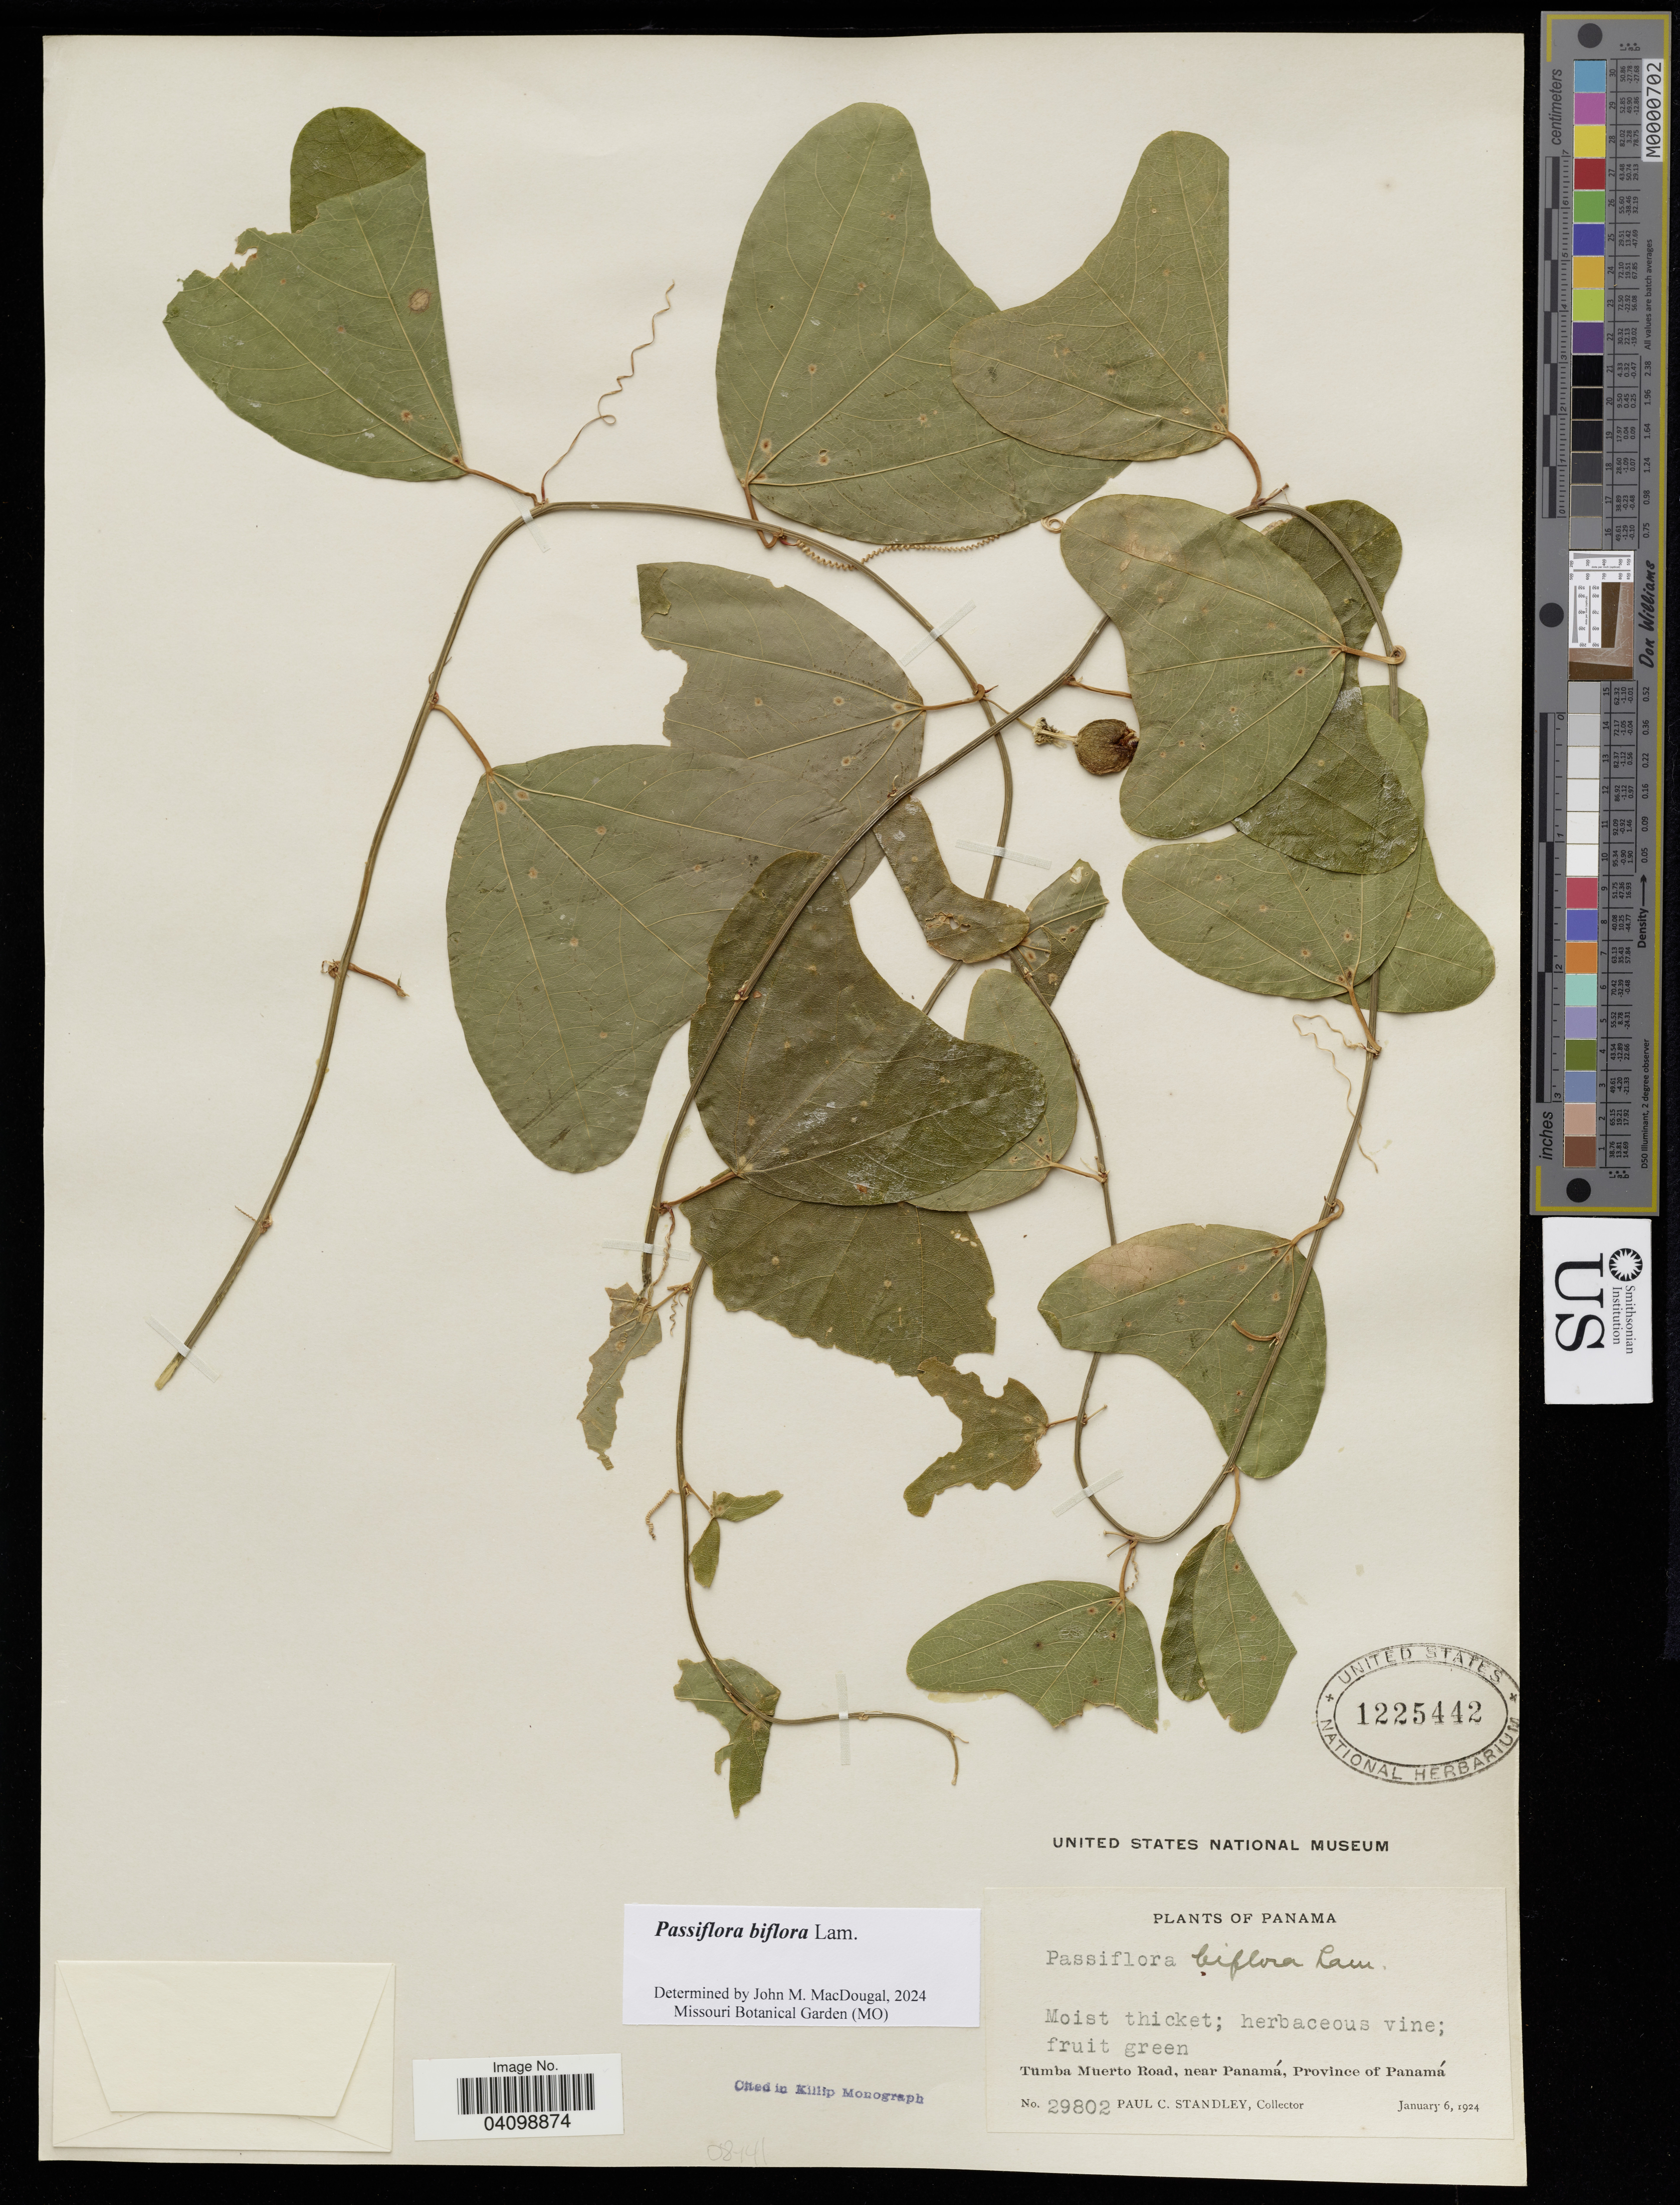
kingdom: Plantae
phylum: Tracheophyta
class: Magnoliopsida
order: Malpighiales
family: Passifloraceae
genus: Passiflora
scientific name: Passiflora biflora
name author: Lam.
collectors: P. C. Standley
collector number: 29802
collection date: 1924-01-06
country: Panama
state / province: Panamá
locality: Tumba Muerto Road.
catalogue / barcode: US 1225442